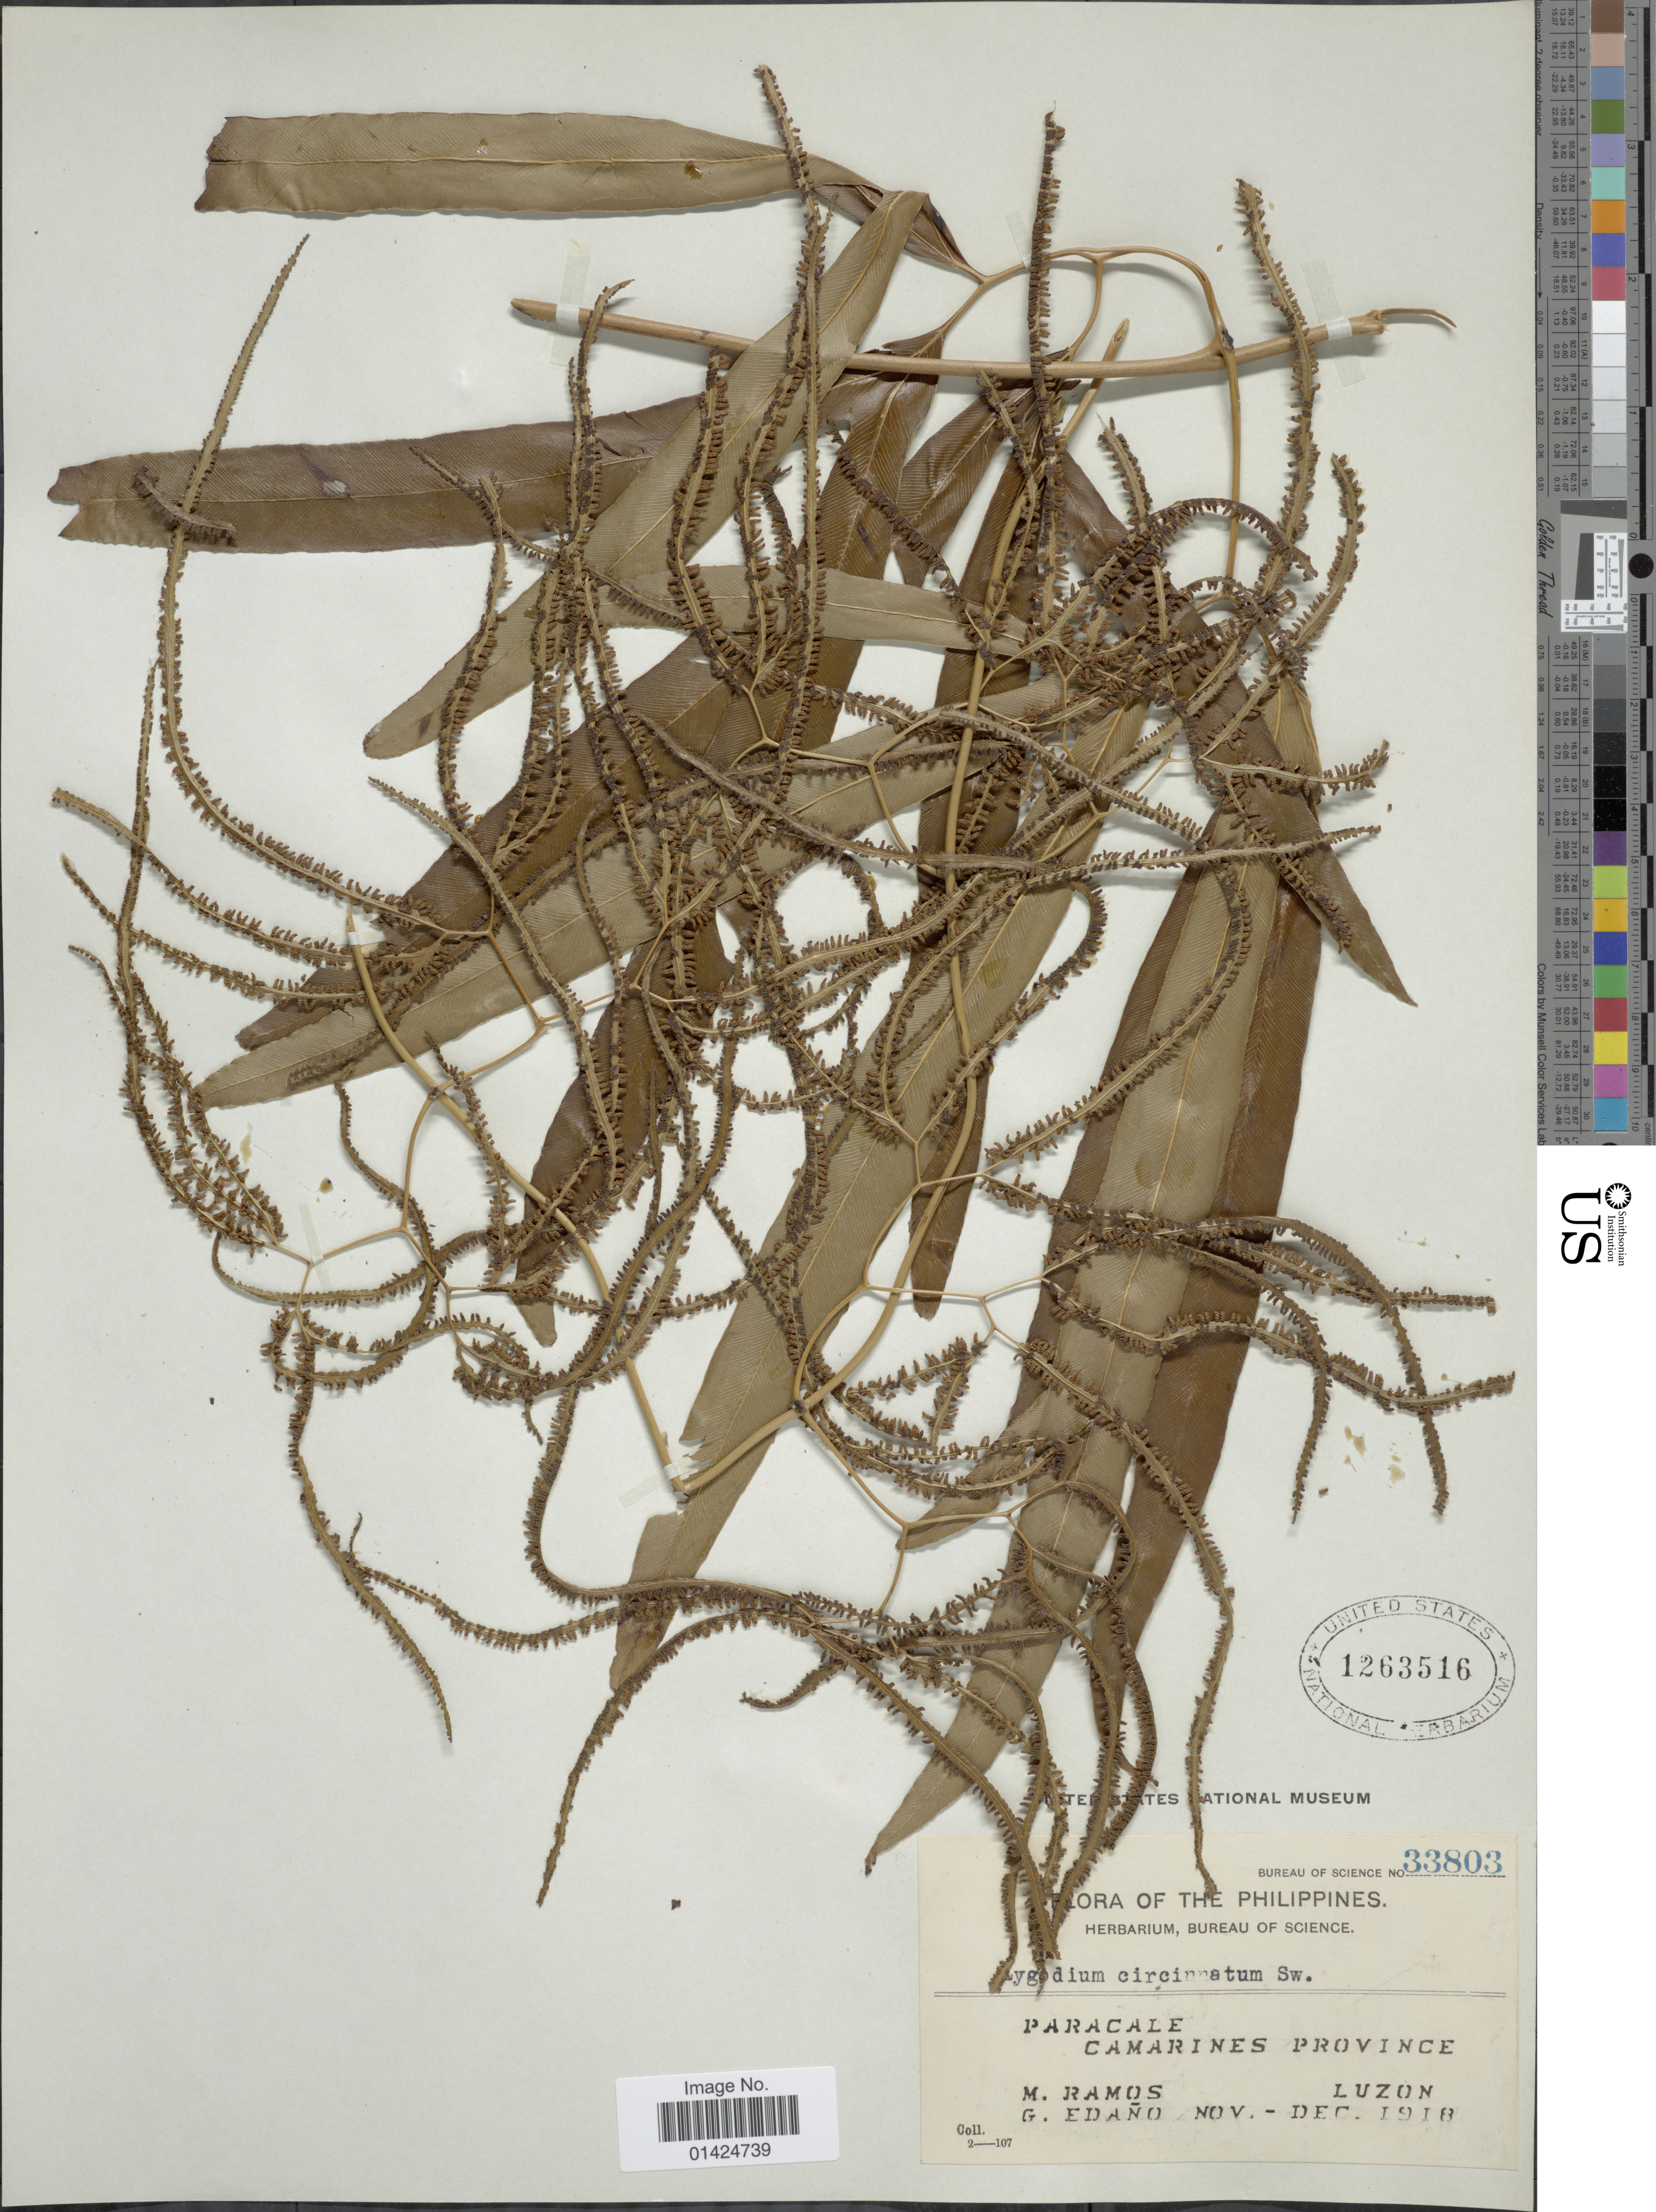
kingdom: Plantae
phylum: Tracheophyta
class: Polypodiopsida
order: Schizaeales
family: Lygodiaceae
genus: Lygodium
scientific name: Lygodium circinnatum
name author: (Burm. f.) Sw.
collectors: M. Ramos & G. Edaño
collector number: Bureau of Science 33803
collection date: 1918-11/1918-12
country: Philippines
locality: Paracale. Camarines province. Luzon.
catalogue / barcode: US 1263516